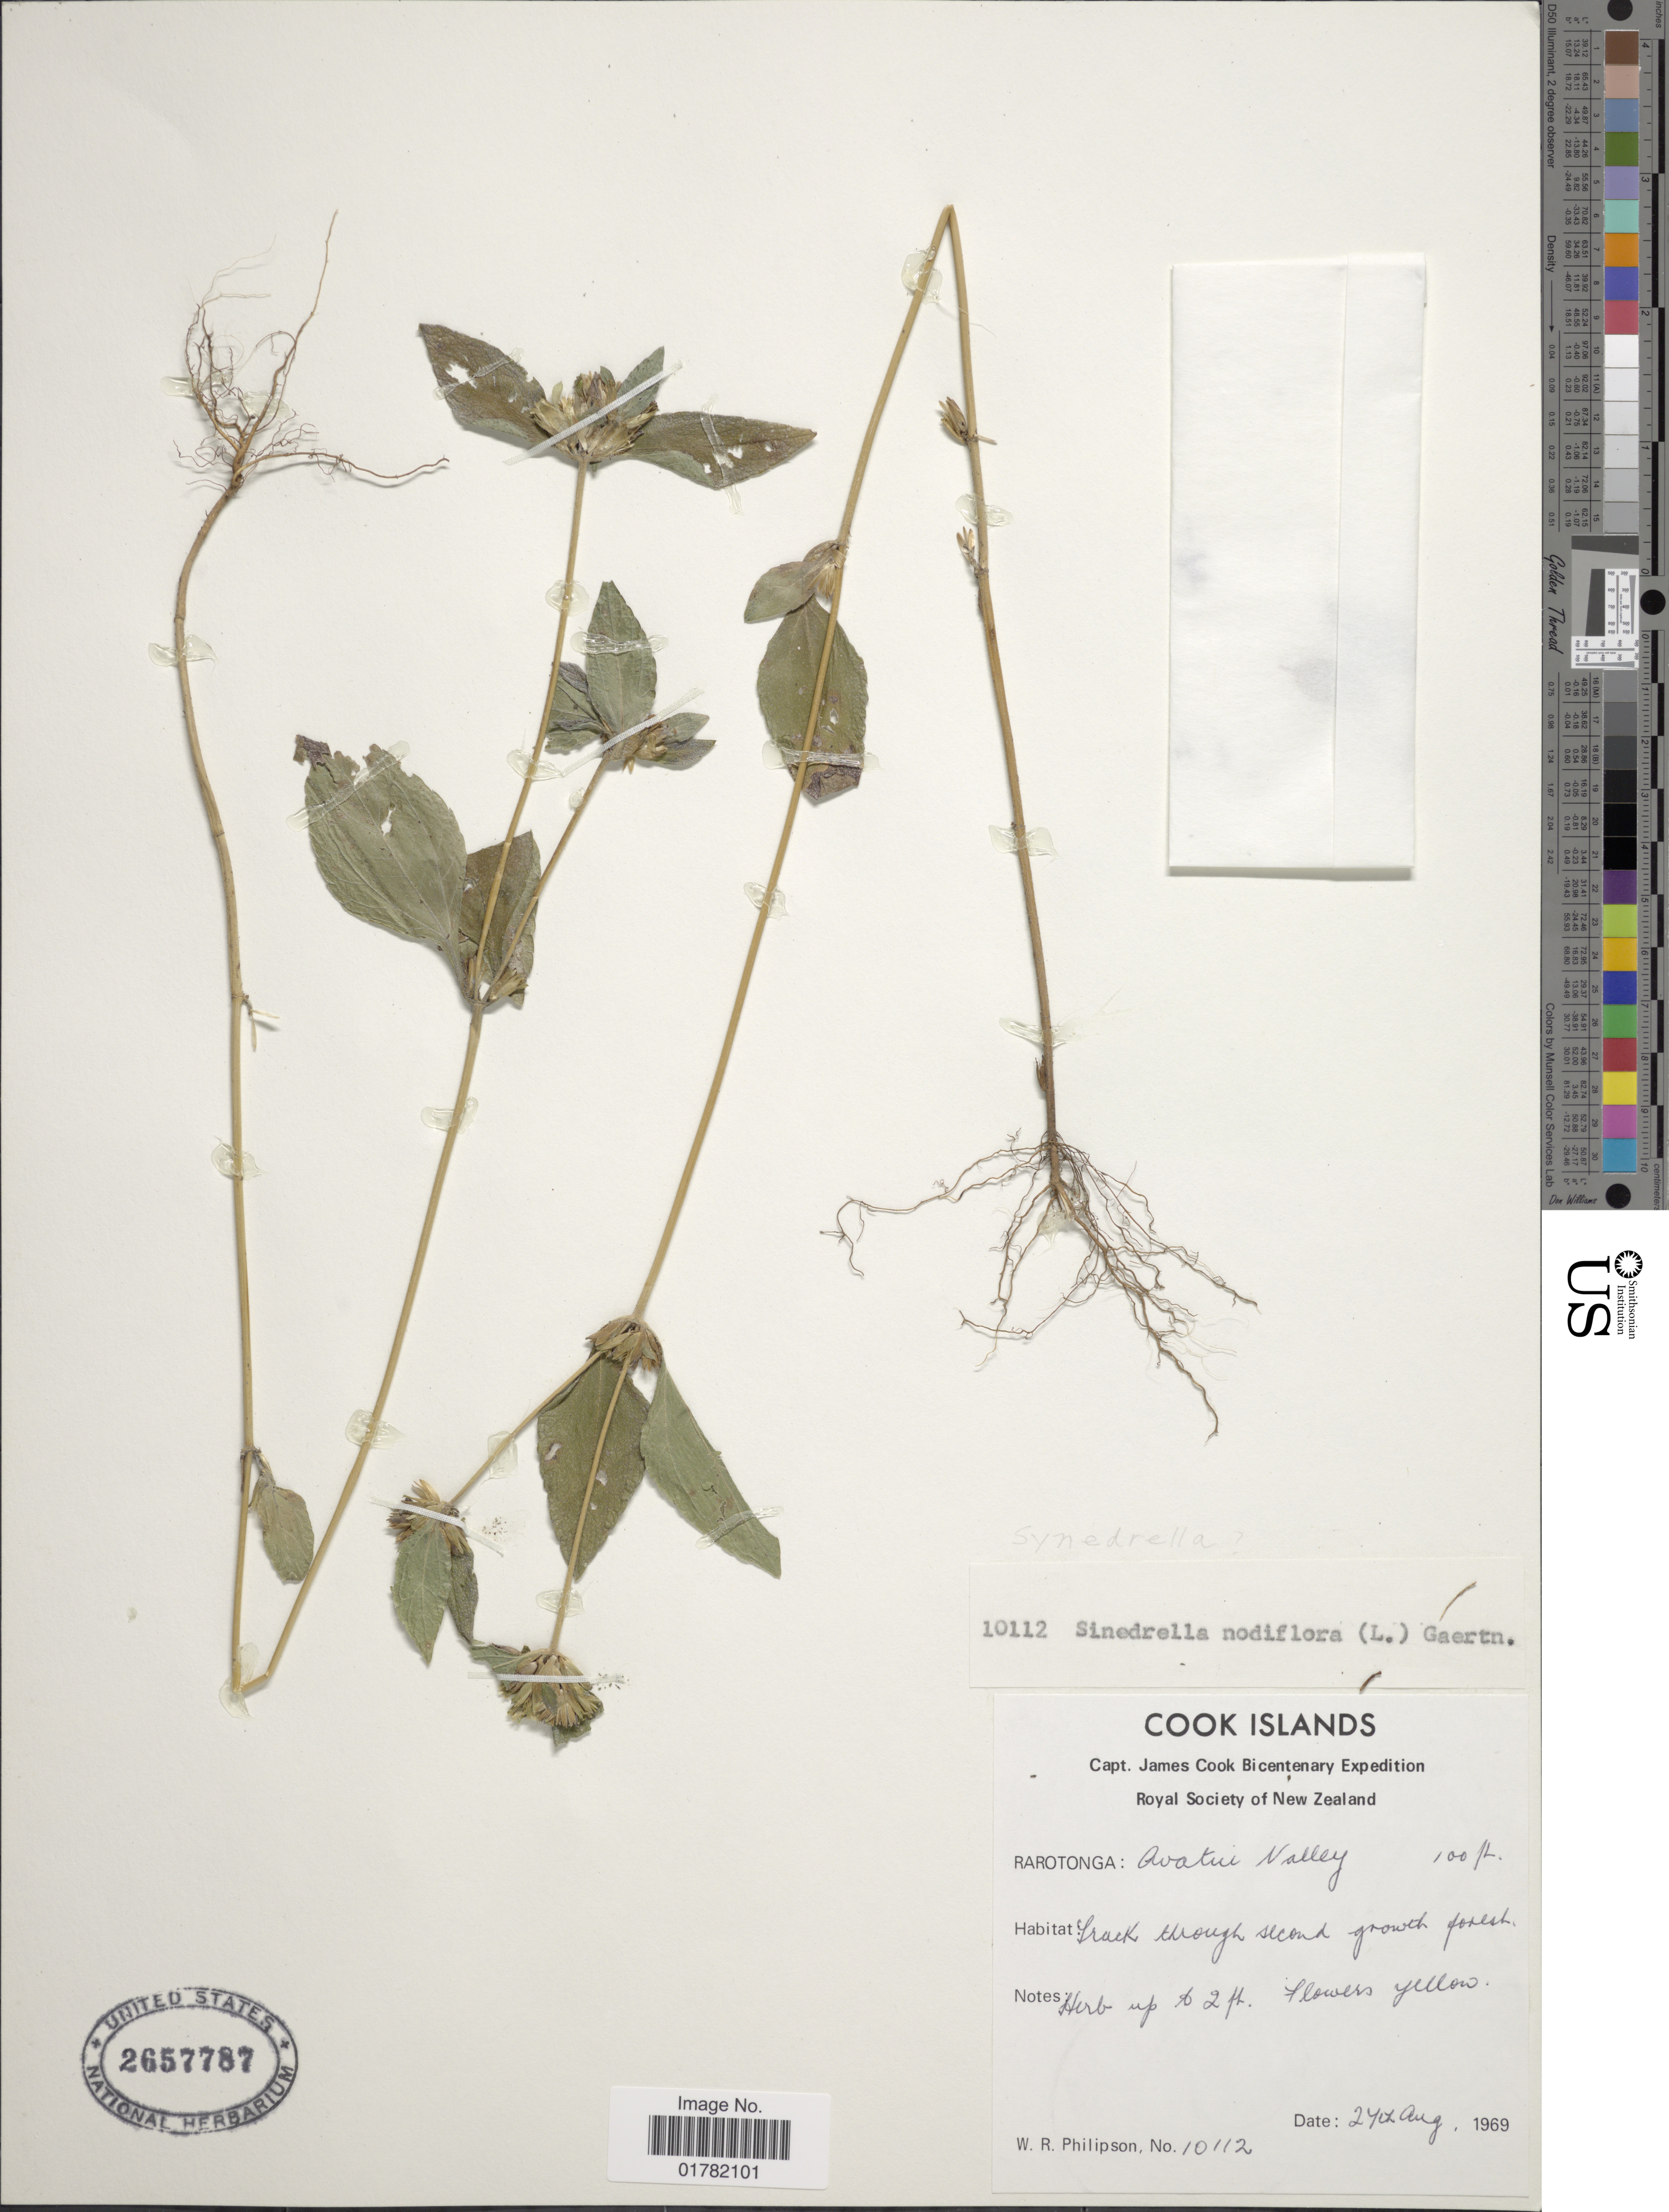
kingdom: Plantae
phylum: Tracheophyta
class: Magnoliopsida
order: Asterales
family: Asteraceae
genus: Synedrella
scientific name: Synedrella nodiflora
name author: (L.) Gaertn.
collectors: W. R. Philipson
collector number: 10112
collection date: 1969-08-24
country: Cook Islands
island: Rarotonga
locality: Rarotonga: Avatui Valley, Track through second growth forest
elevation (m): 30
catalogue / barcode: US 2657787